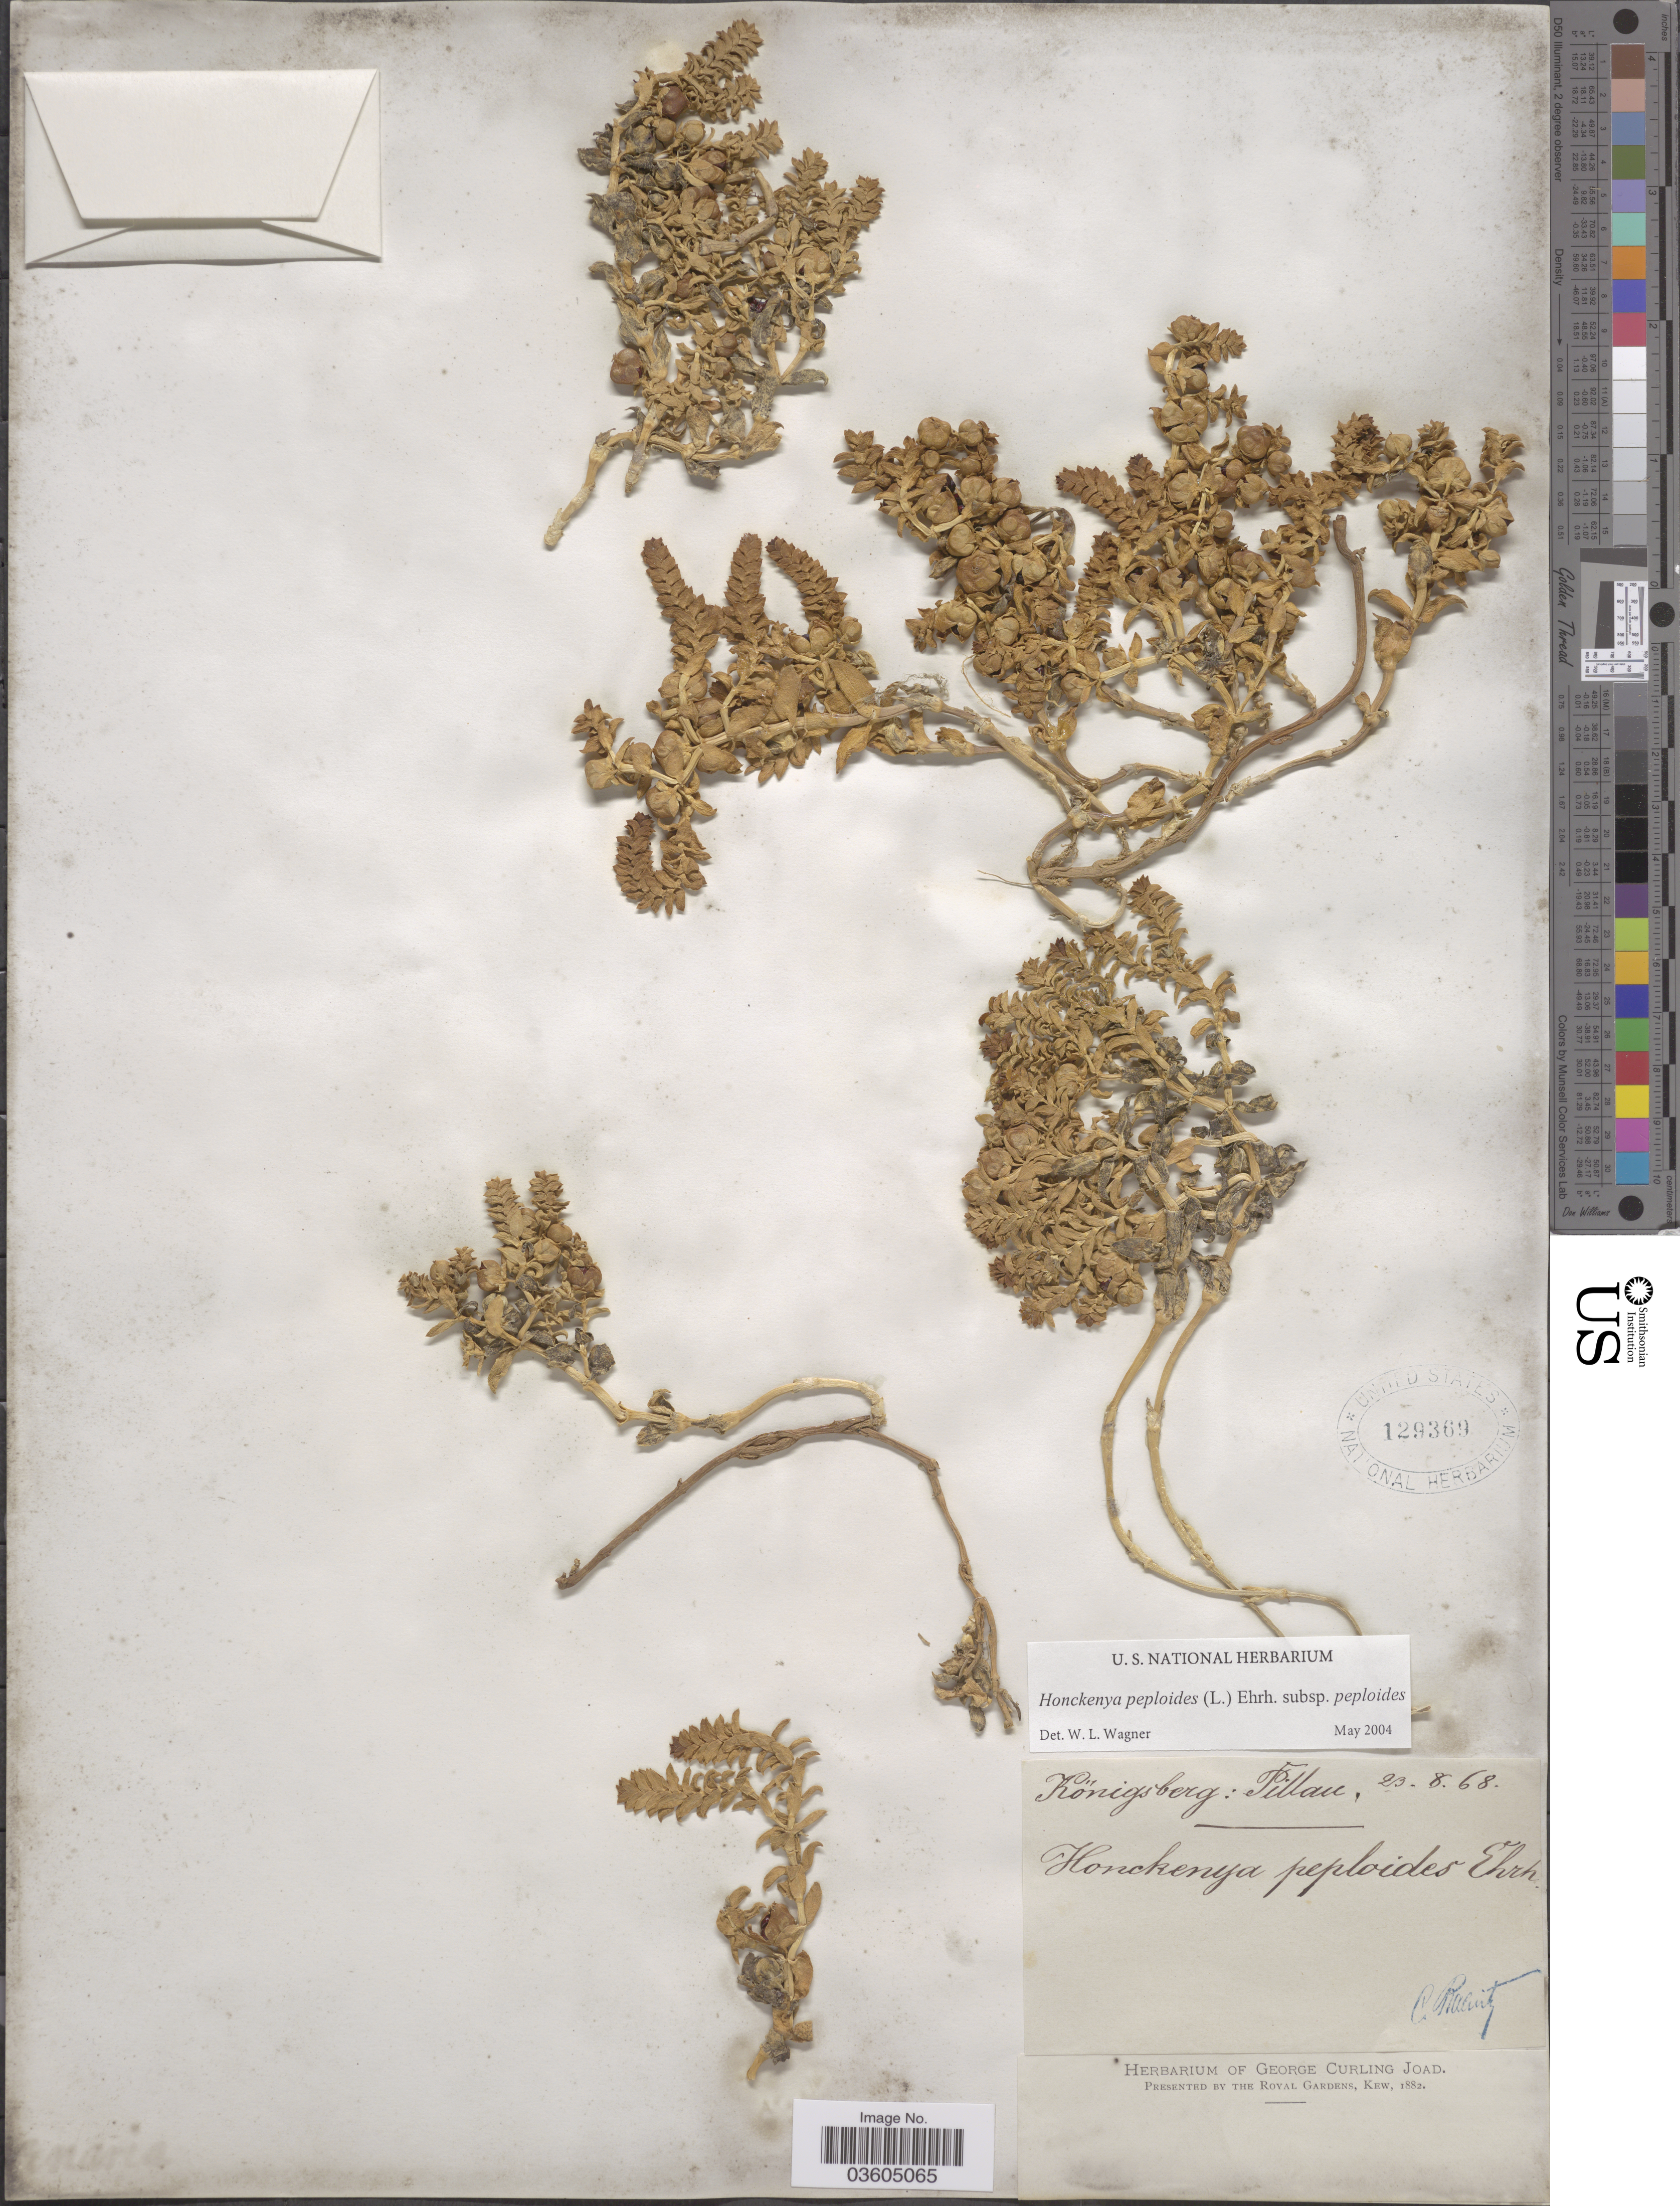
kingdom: Plantae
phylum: Tracheophyta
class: Magnoliopsida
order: Caryophyllales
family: Caryophyllaceae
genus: Honckenya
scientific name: Honckenya peploides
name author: (L.) Ehrh.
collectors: C. G. Baenitz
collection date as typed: Transcribed d/m/y: 23/8/68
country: Russian Federation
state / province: Kaliningrad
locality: Königsberg: Pillan.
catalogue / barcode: US 139369